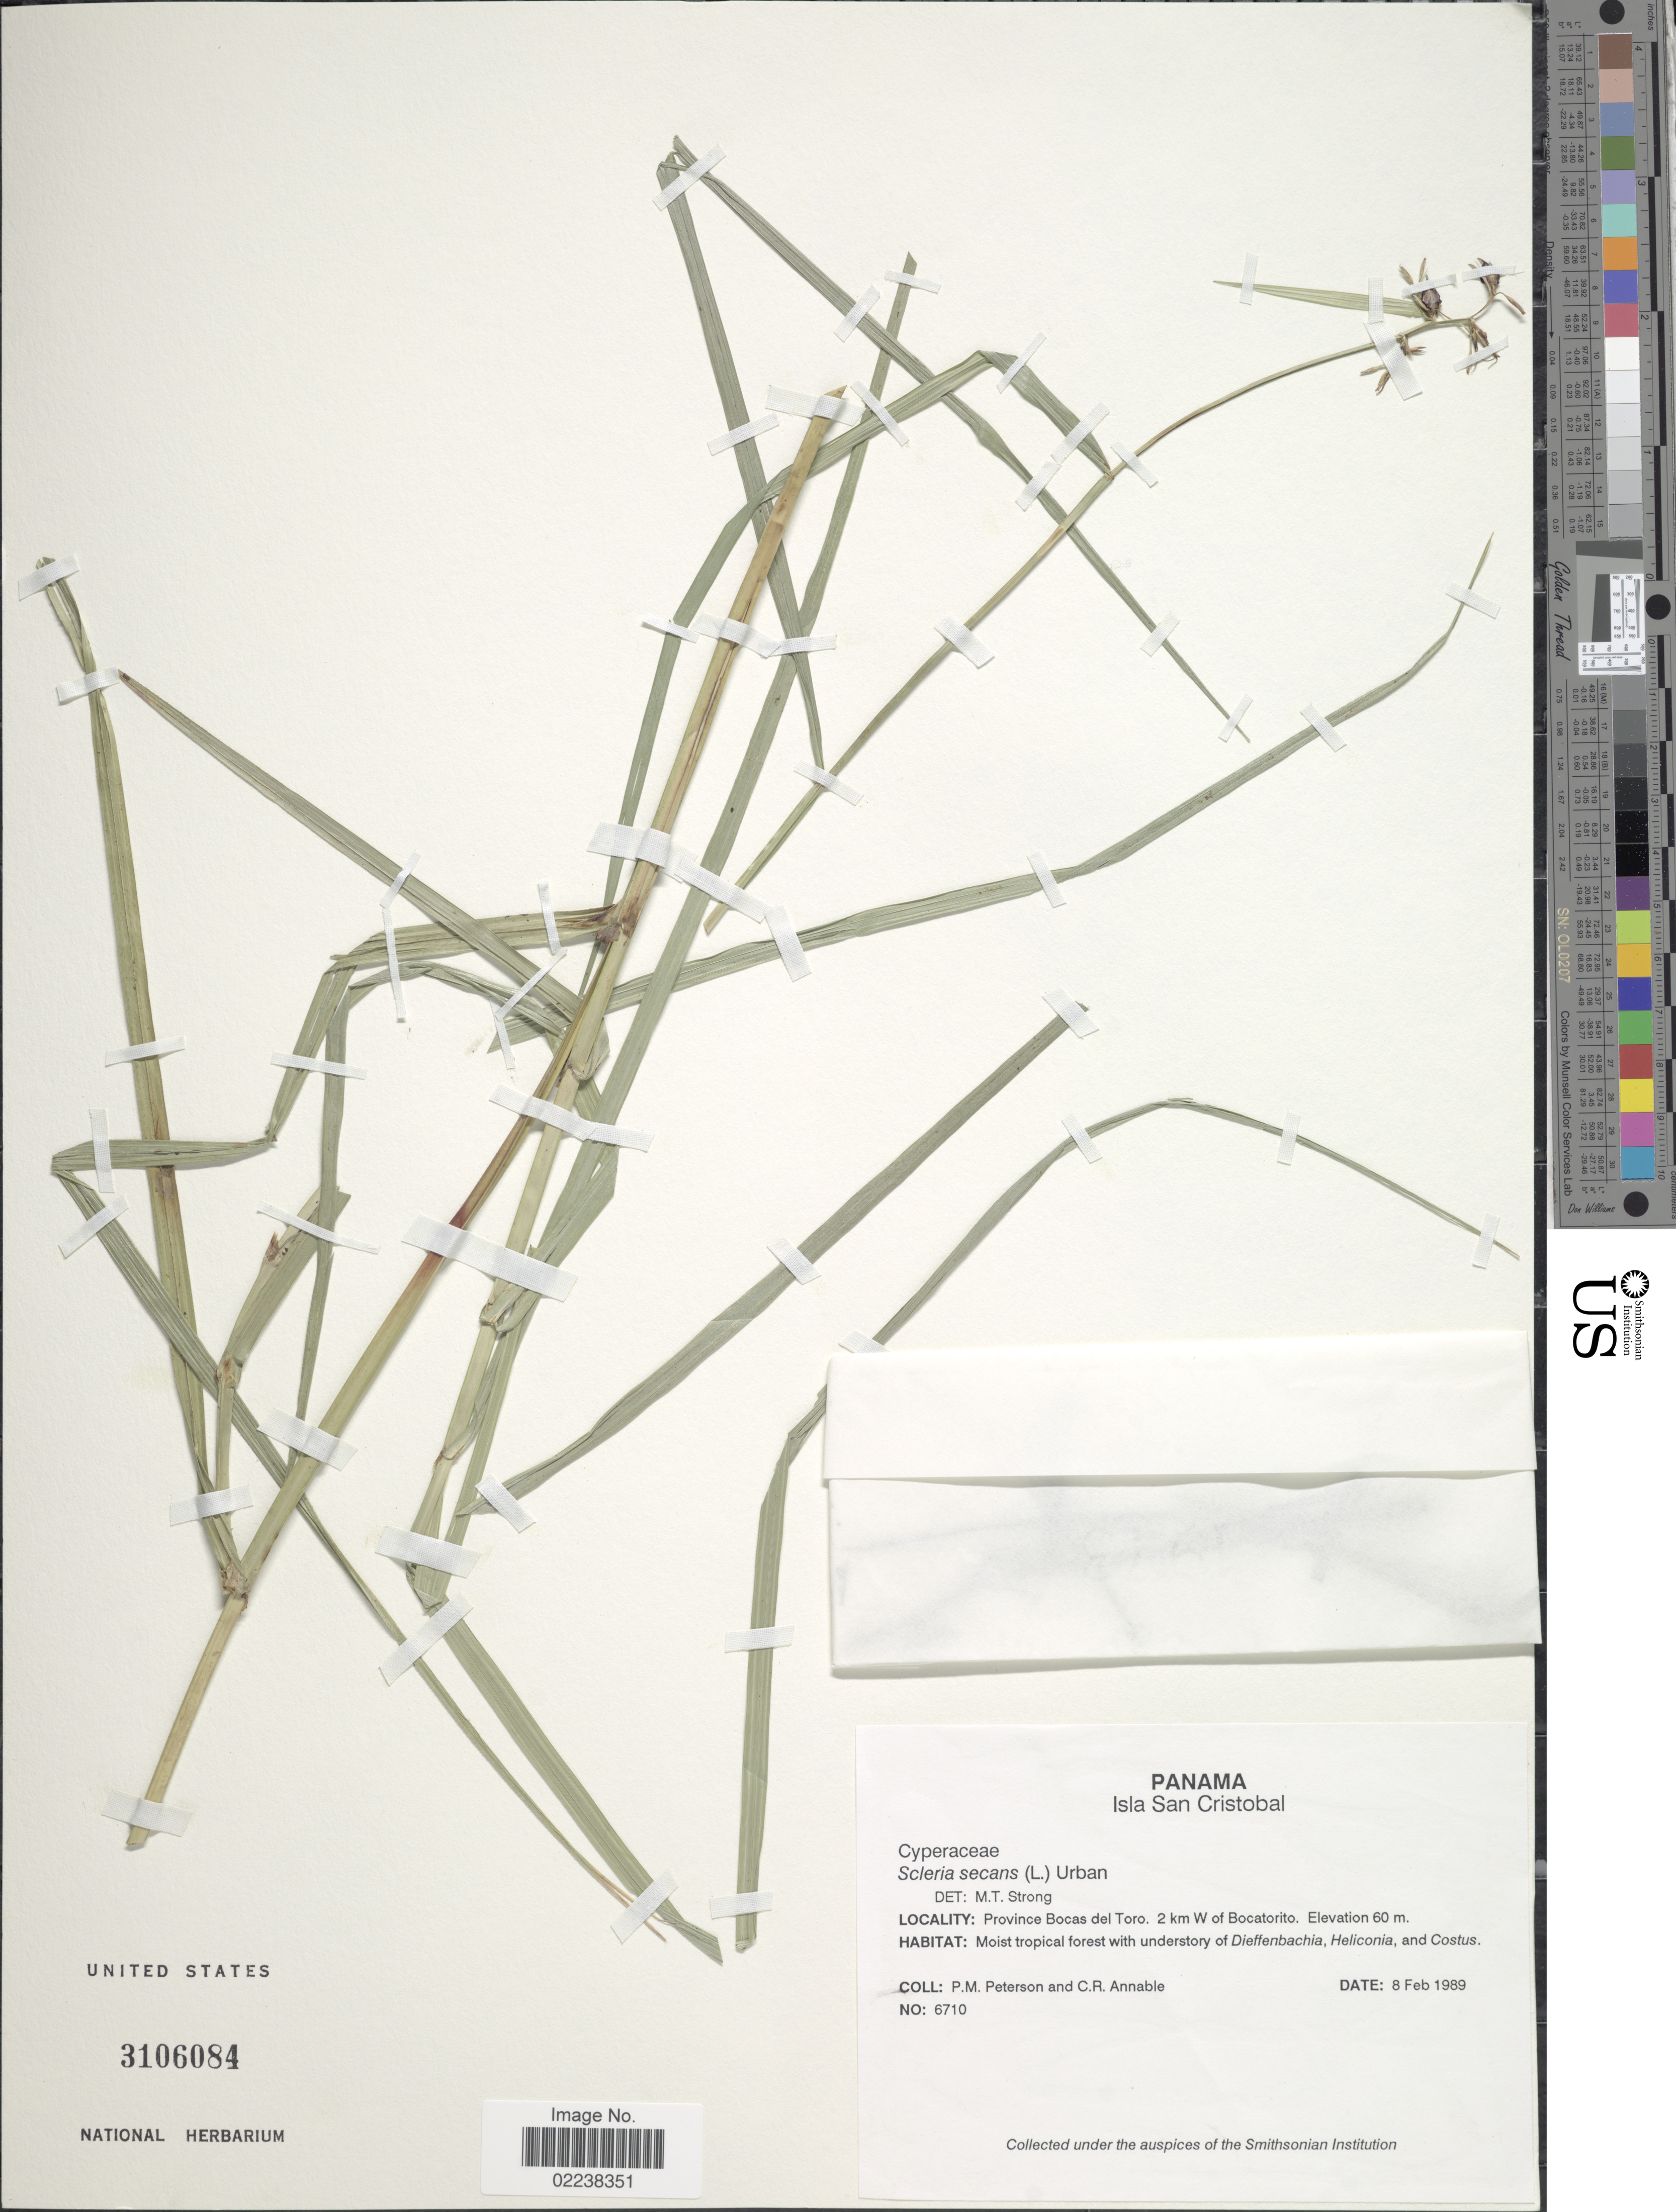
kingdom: Plantae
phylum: Tracheophyta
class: Liliopsida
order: Poales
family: Cyperaceae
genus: Scleria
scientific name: Scleria secans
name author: (L.) Urb.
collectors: P. M. Peterson & C. R. Annable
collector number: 6710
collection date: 1989-02-08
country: Panama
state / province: Bocas del Toro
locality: Isla San Cristobal, 2 km W of Bocatorito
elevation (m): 60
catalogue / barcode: US 316084